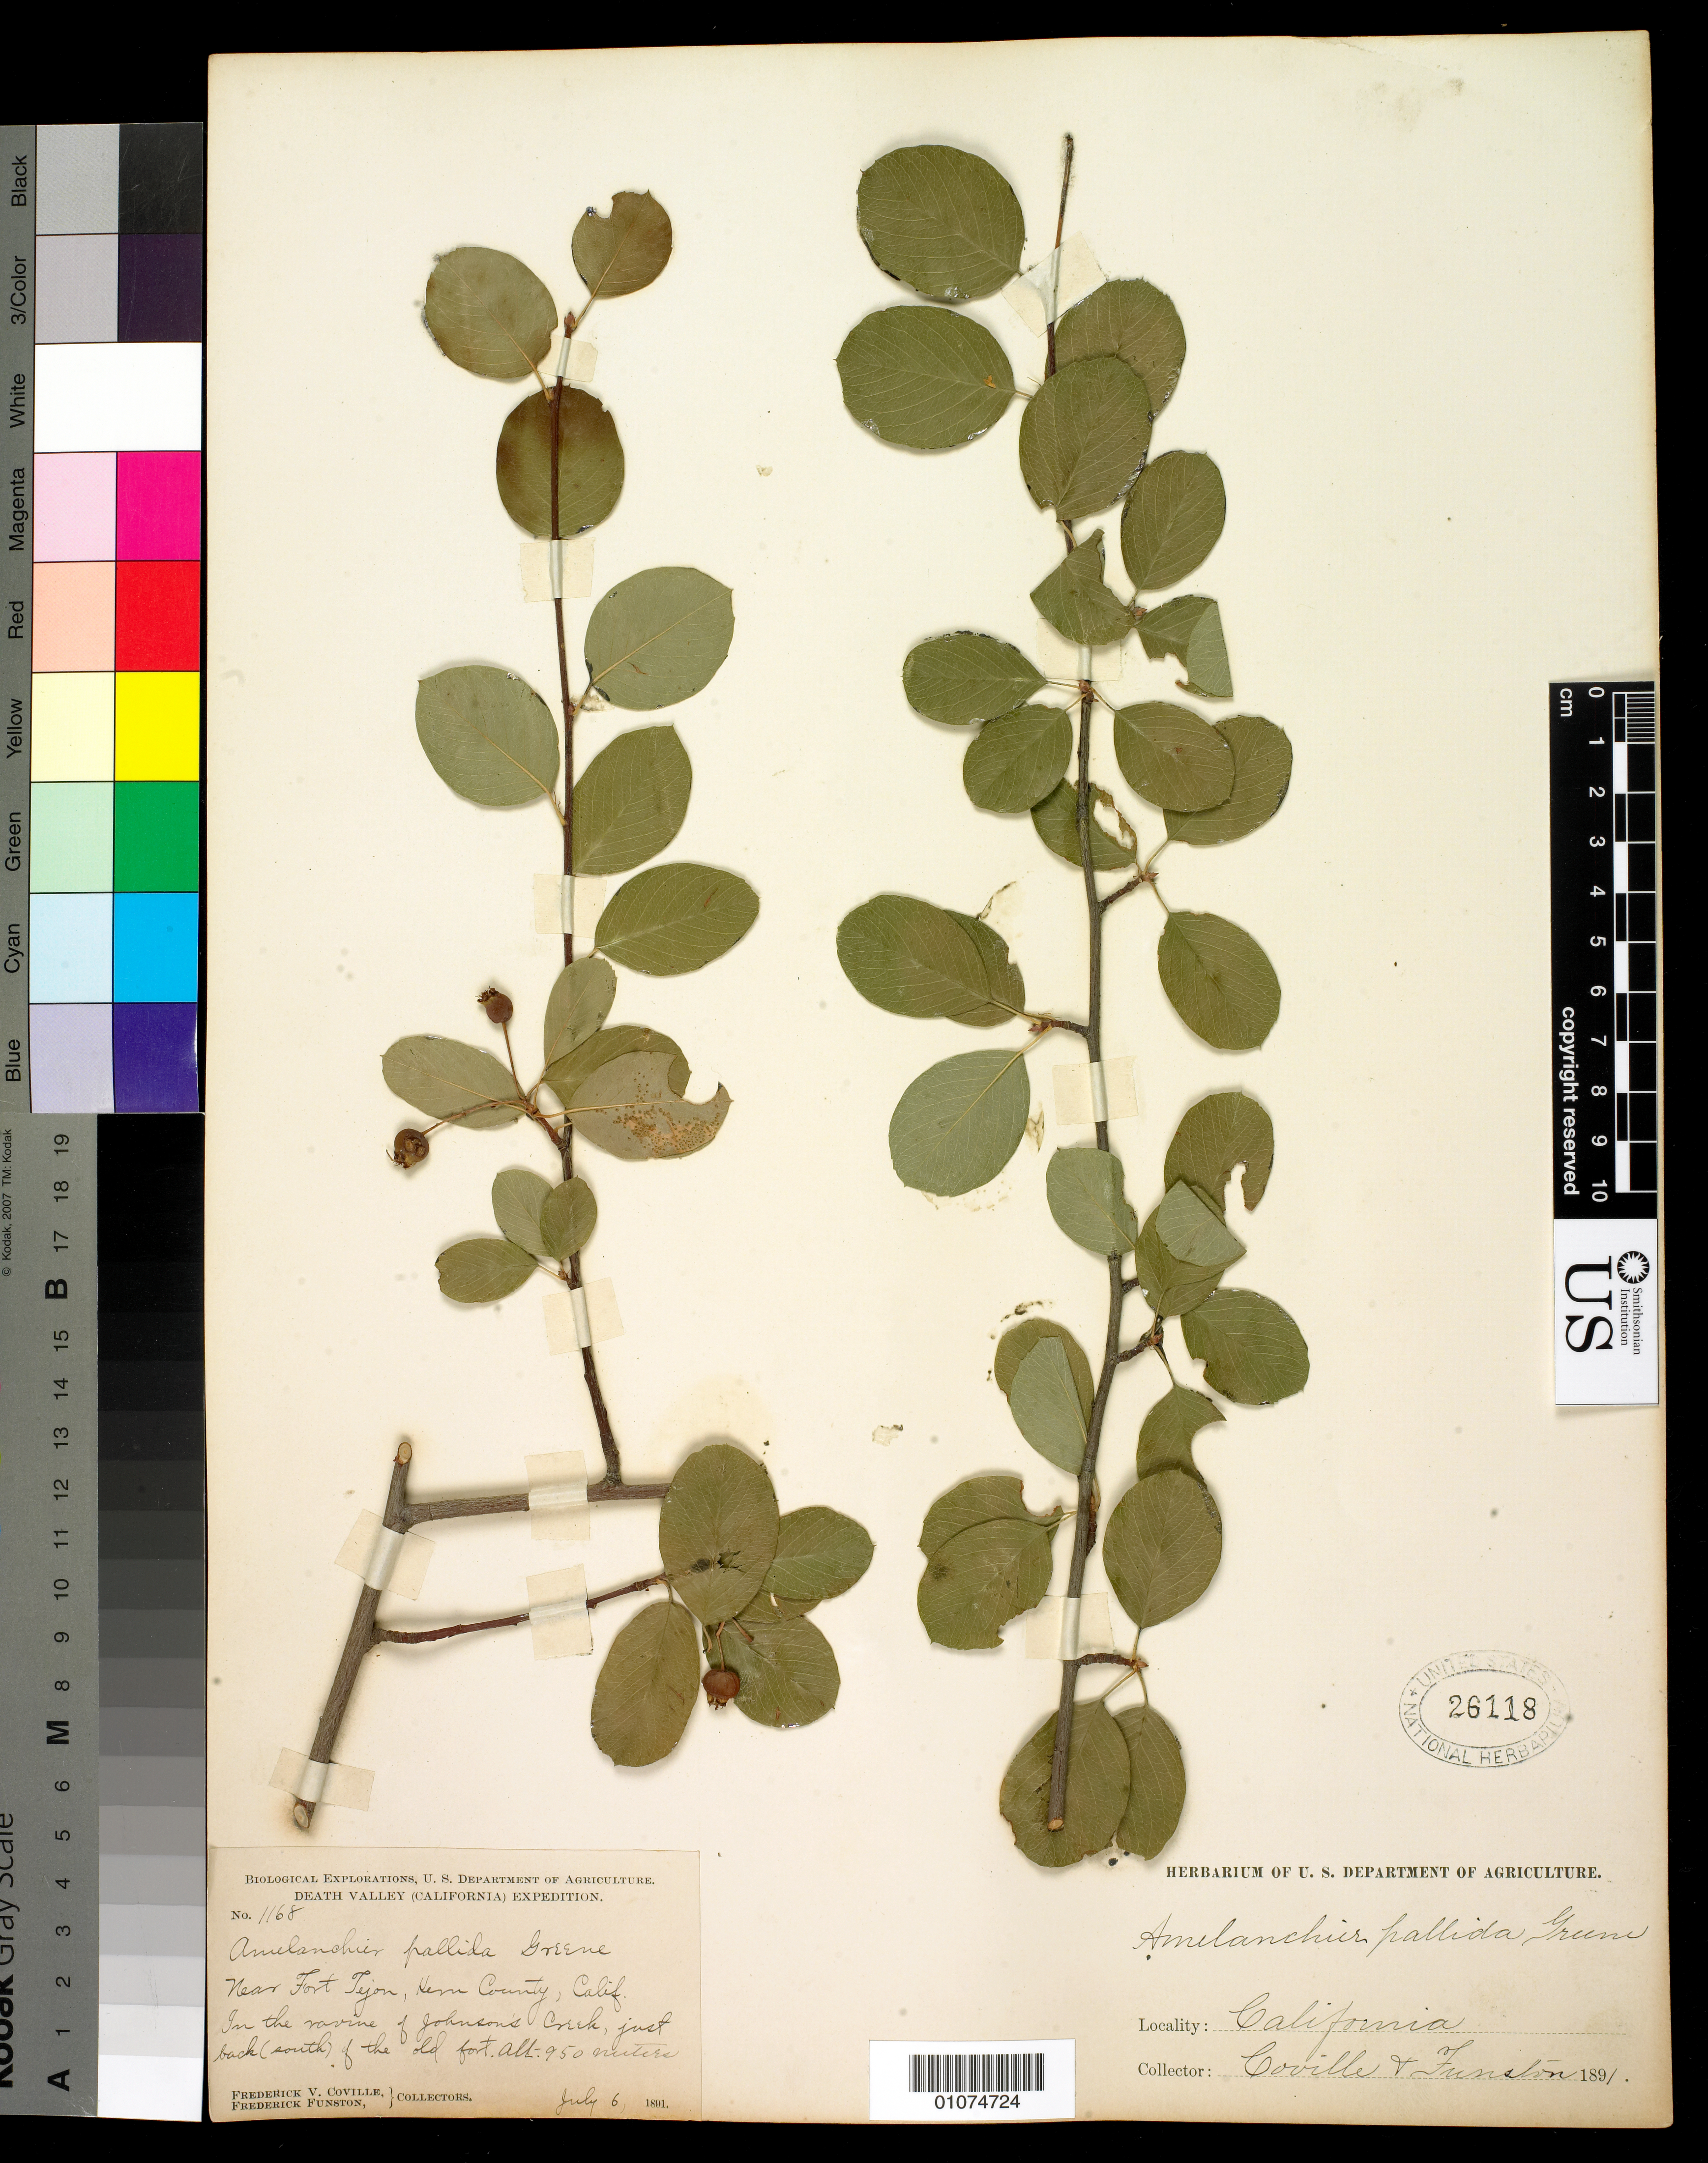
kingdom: Plantae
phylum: Tracheophyta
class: Magnoliopsida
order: Rosales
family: Rosaceae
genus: Amelanchier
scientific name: Amelanchier pallida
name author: Greene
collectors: F. V. Coville & T. H. Kearney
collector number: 1168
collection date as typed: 06 Jul 1891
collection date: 1891-07-06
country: United States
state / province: California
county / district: Kern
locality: Near Fort Tejon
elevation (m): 950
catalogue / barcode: US 26118